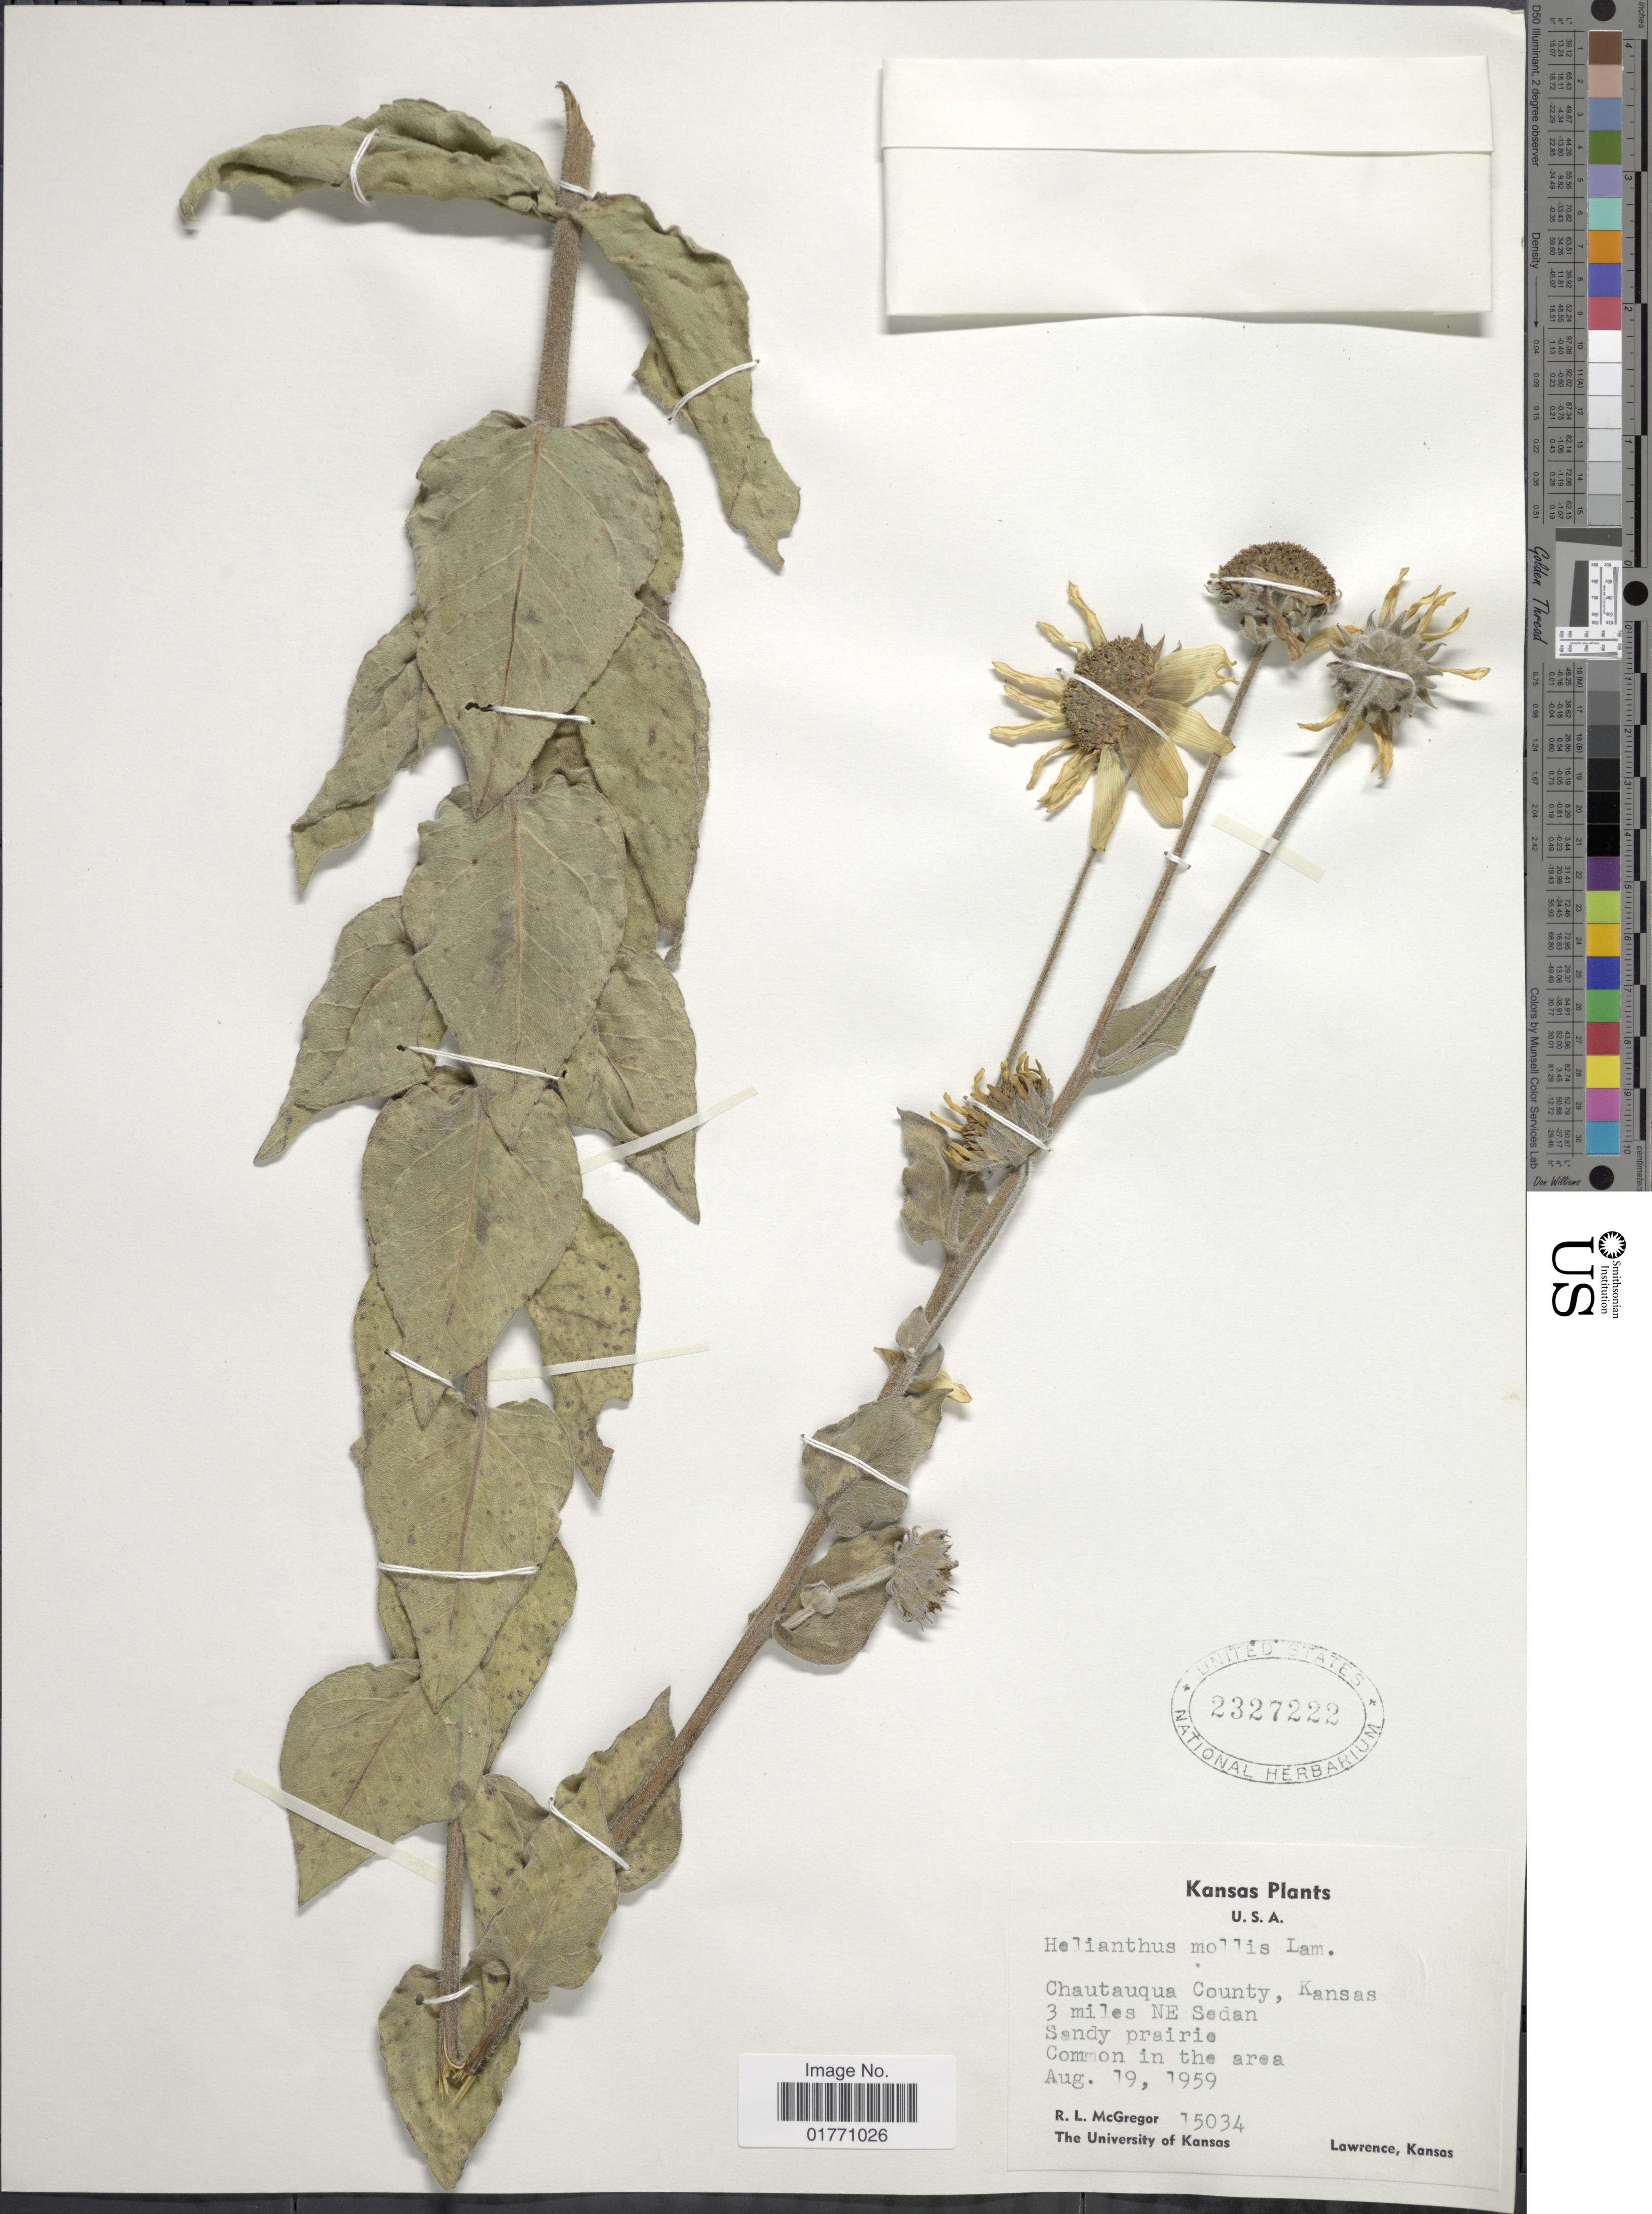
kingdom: Plantae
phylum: Tracheophyta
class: Magnoliopsida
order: Asterales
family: Asteraceae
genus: Helianthus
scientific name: Helianthus mollis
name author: Lam.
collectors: R. McGregor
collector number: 15034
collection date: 1959-08-19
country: United States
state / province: Kansas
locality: Chautauqua County, 3 miles NE Sedan, sandy prairie.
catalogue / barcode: US 2327222